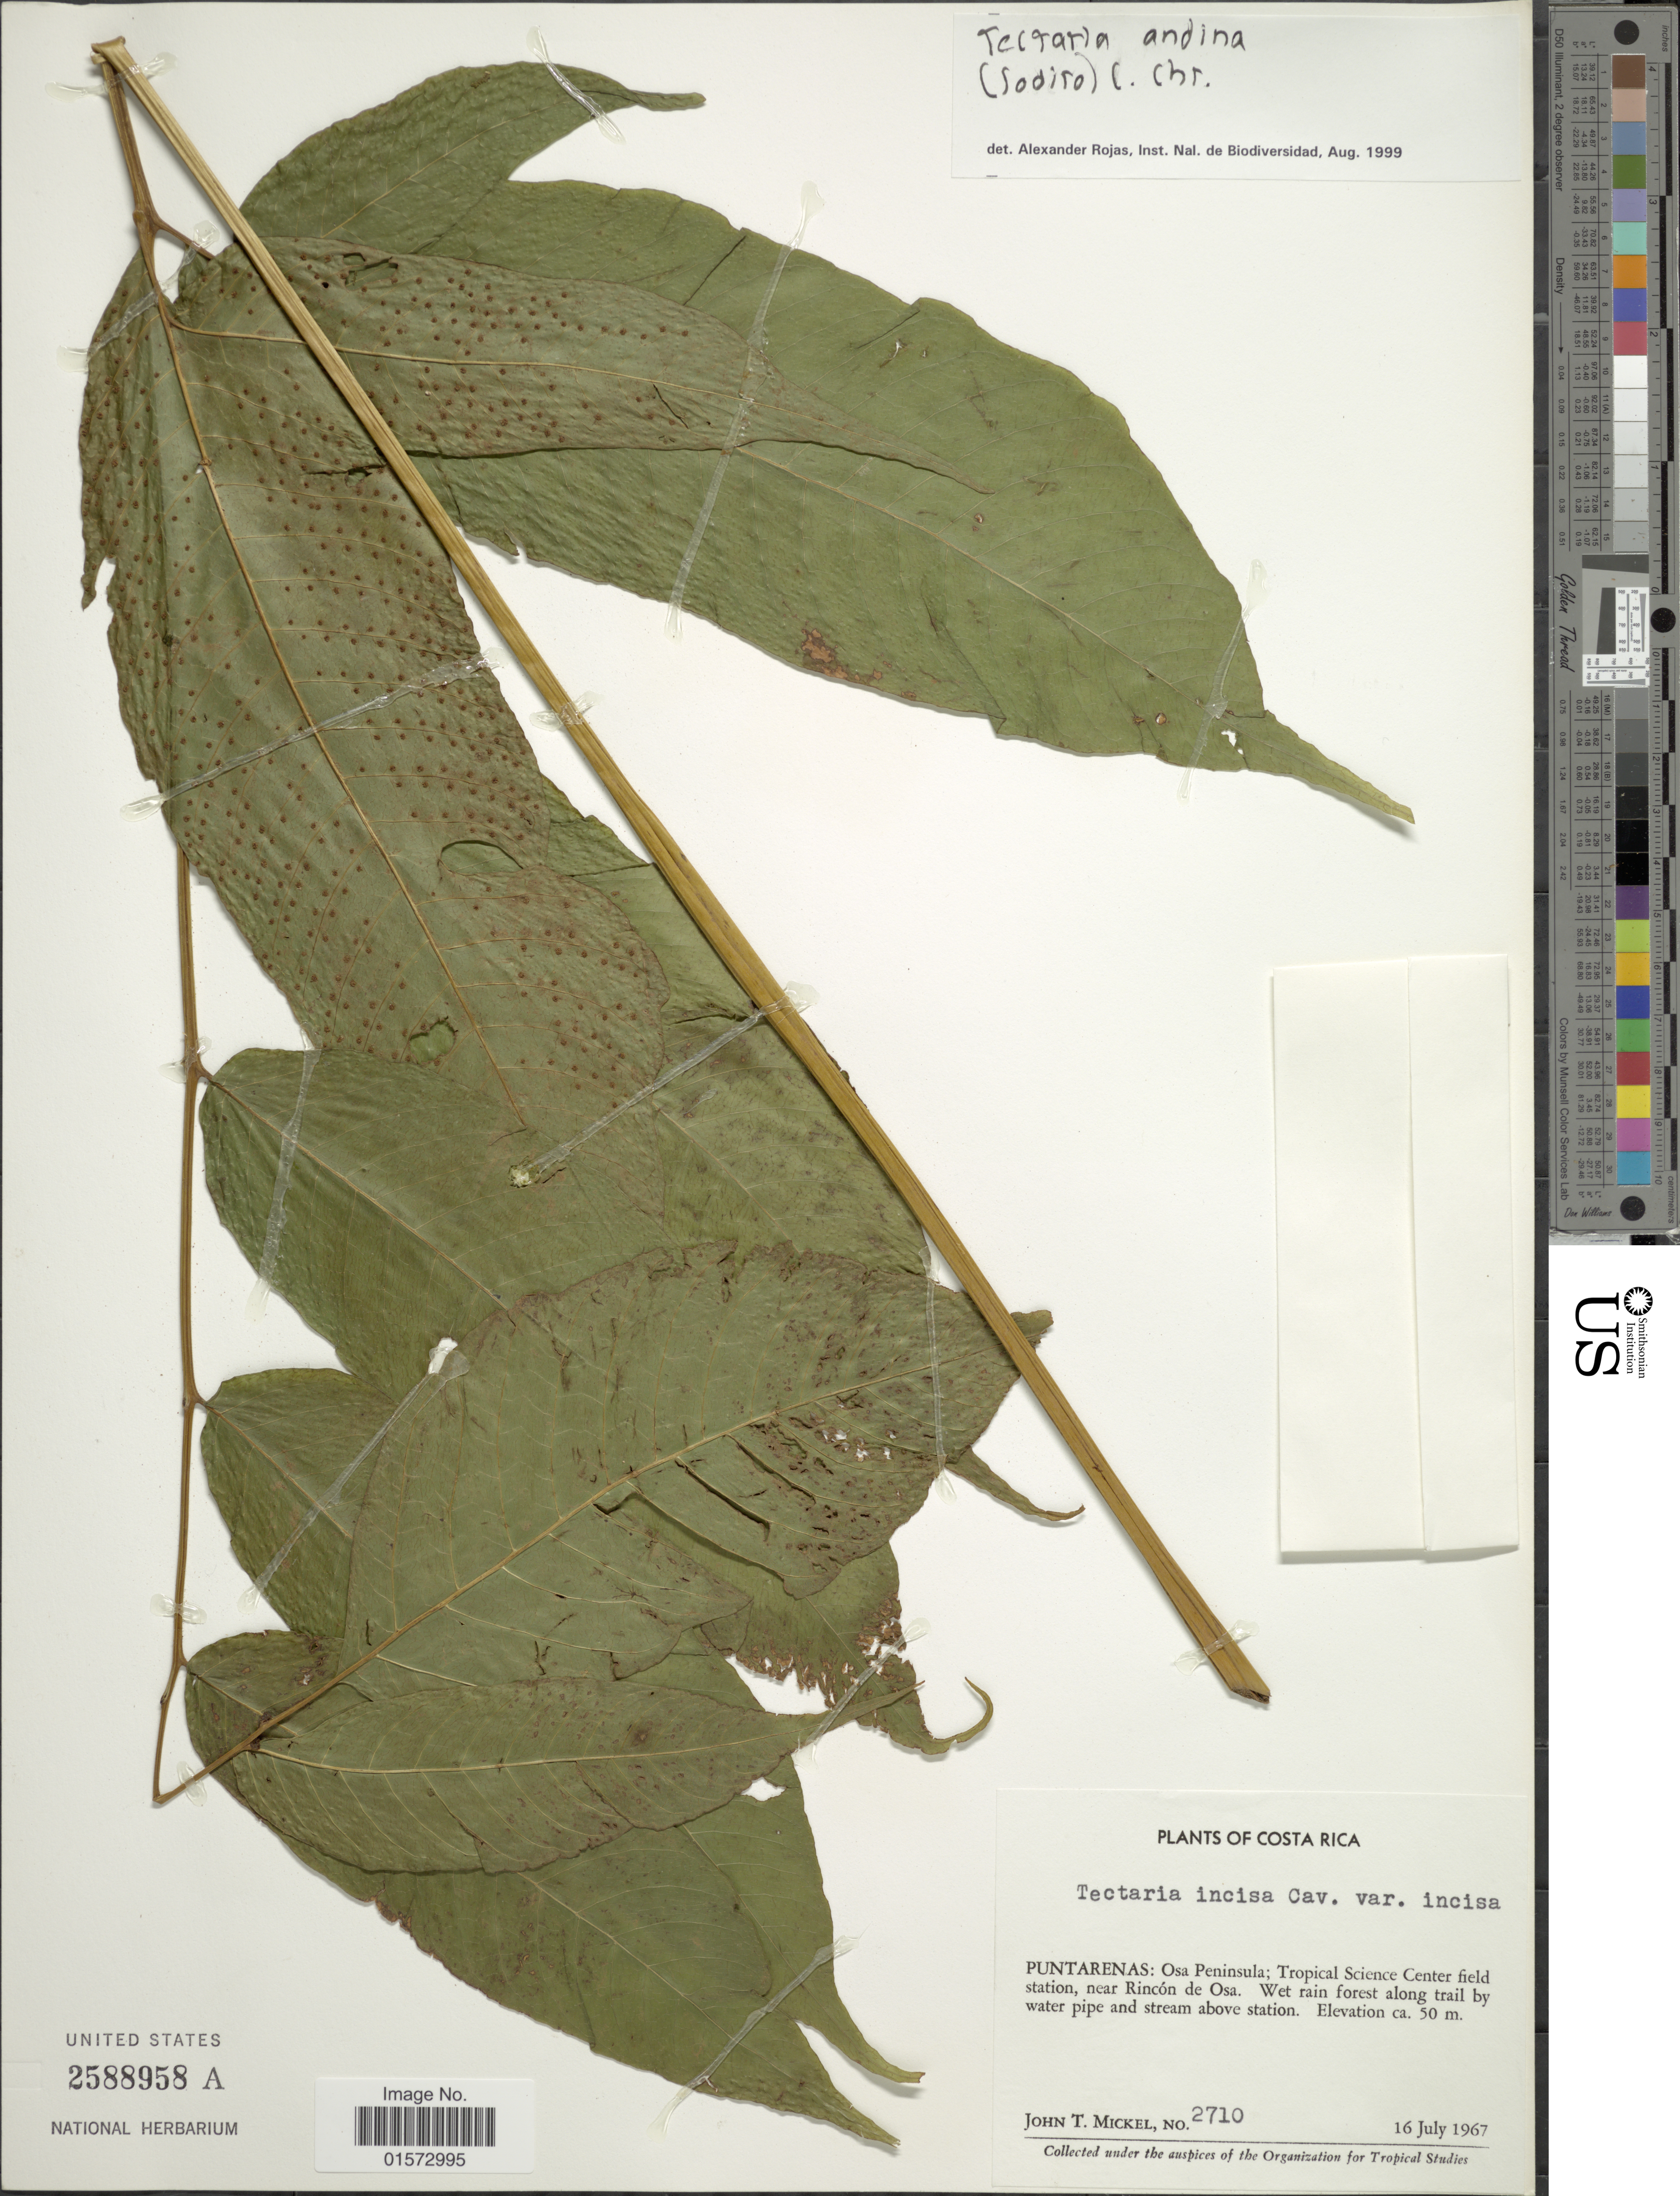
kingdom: Plantae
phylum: Tracheophyta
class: Polypodiopsida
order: Polypodiales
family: Tectariaceae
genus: Tectaria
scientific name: Tectaria andina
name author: (Baker) C. Chr.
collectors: J. T. Mickel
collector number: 2710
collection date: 1967-07-16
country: Costa Rica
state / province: Puntarenas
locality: Osa Peninsula; Tropical Science Center field station, near Rincón de Osa. Wet rain forest along trail by water pipe and stream above station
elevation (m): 50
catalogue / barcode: US 2588958A